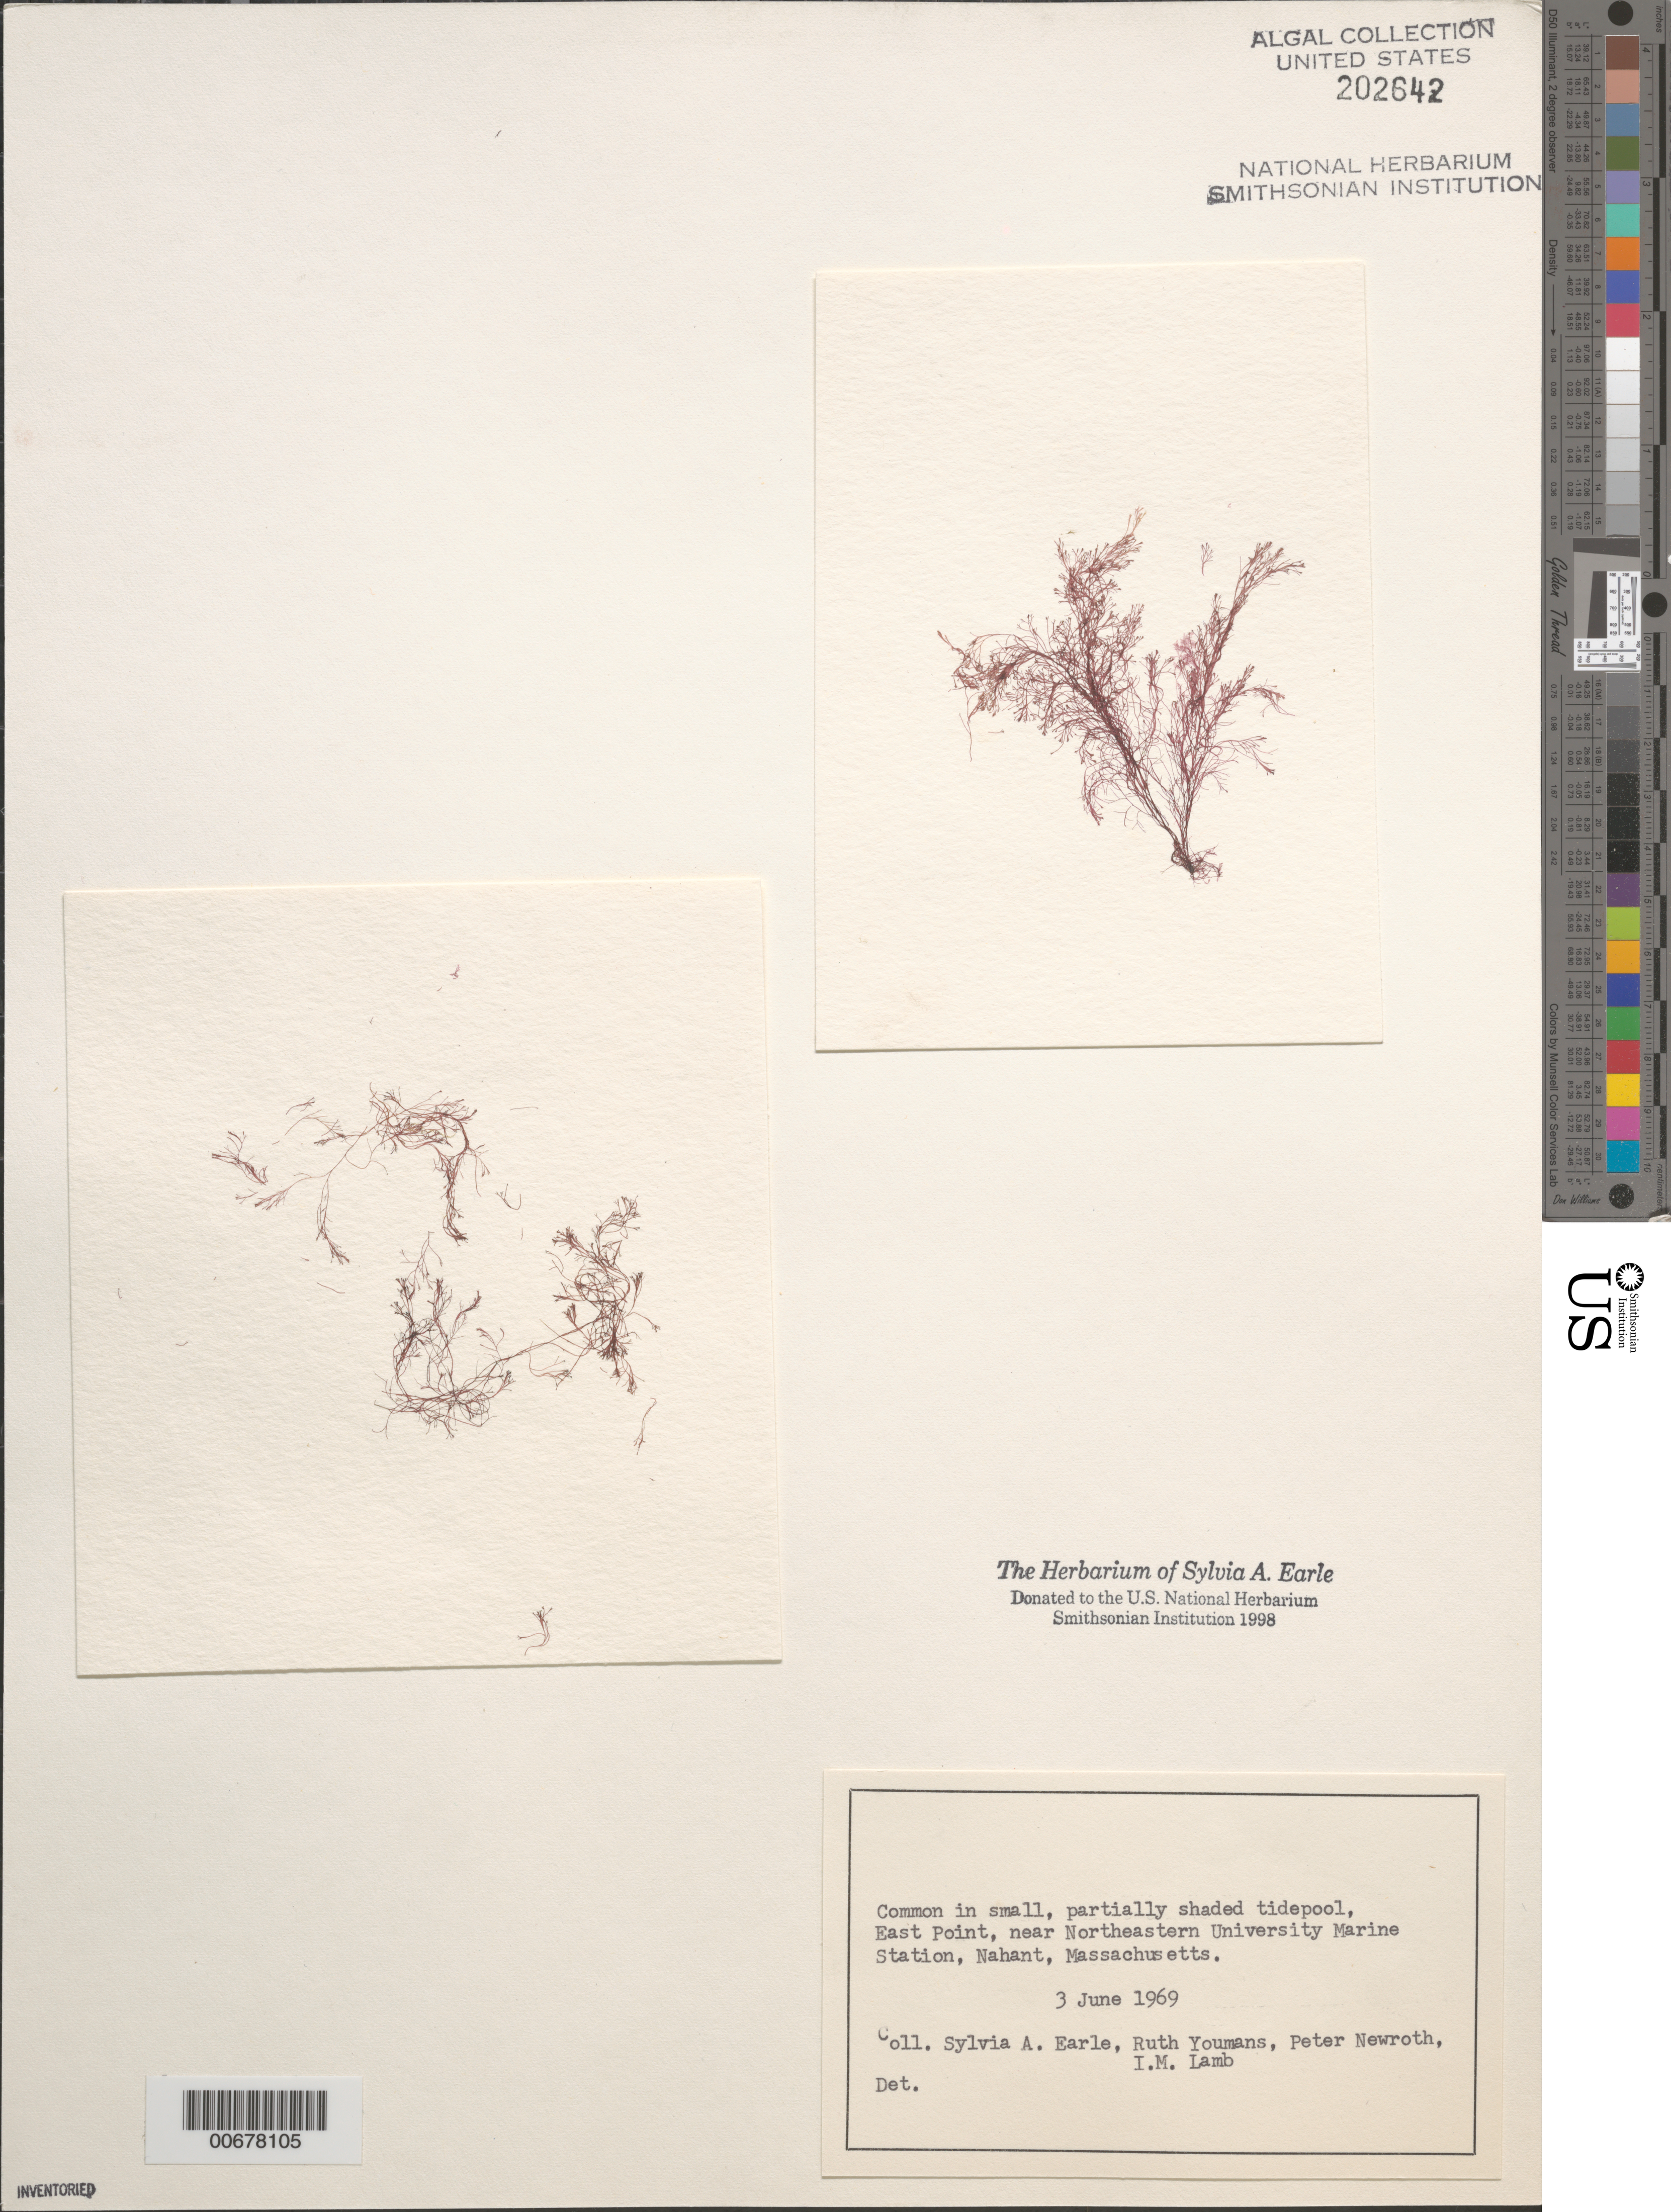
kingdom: Plantae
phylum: Rhodophyta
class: Florideophyceae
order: Ceramiales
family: Rhodomelaceae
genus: Polysiphonia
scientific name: Polysiphonia sp.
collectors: S. A. Earle, R. Youmans, I. M. Lamb & P. R. Newroth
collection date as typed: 03 Jun 1969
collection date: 1969-06-03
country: United States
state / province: Massachusetts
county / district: Essex County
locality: East Point, Nahant, near Northeastern University marine station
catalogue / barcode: US 202642